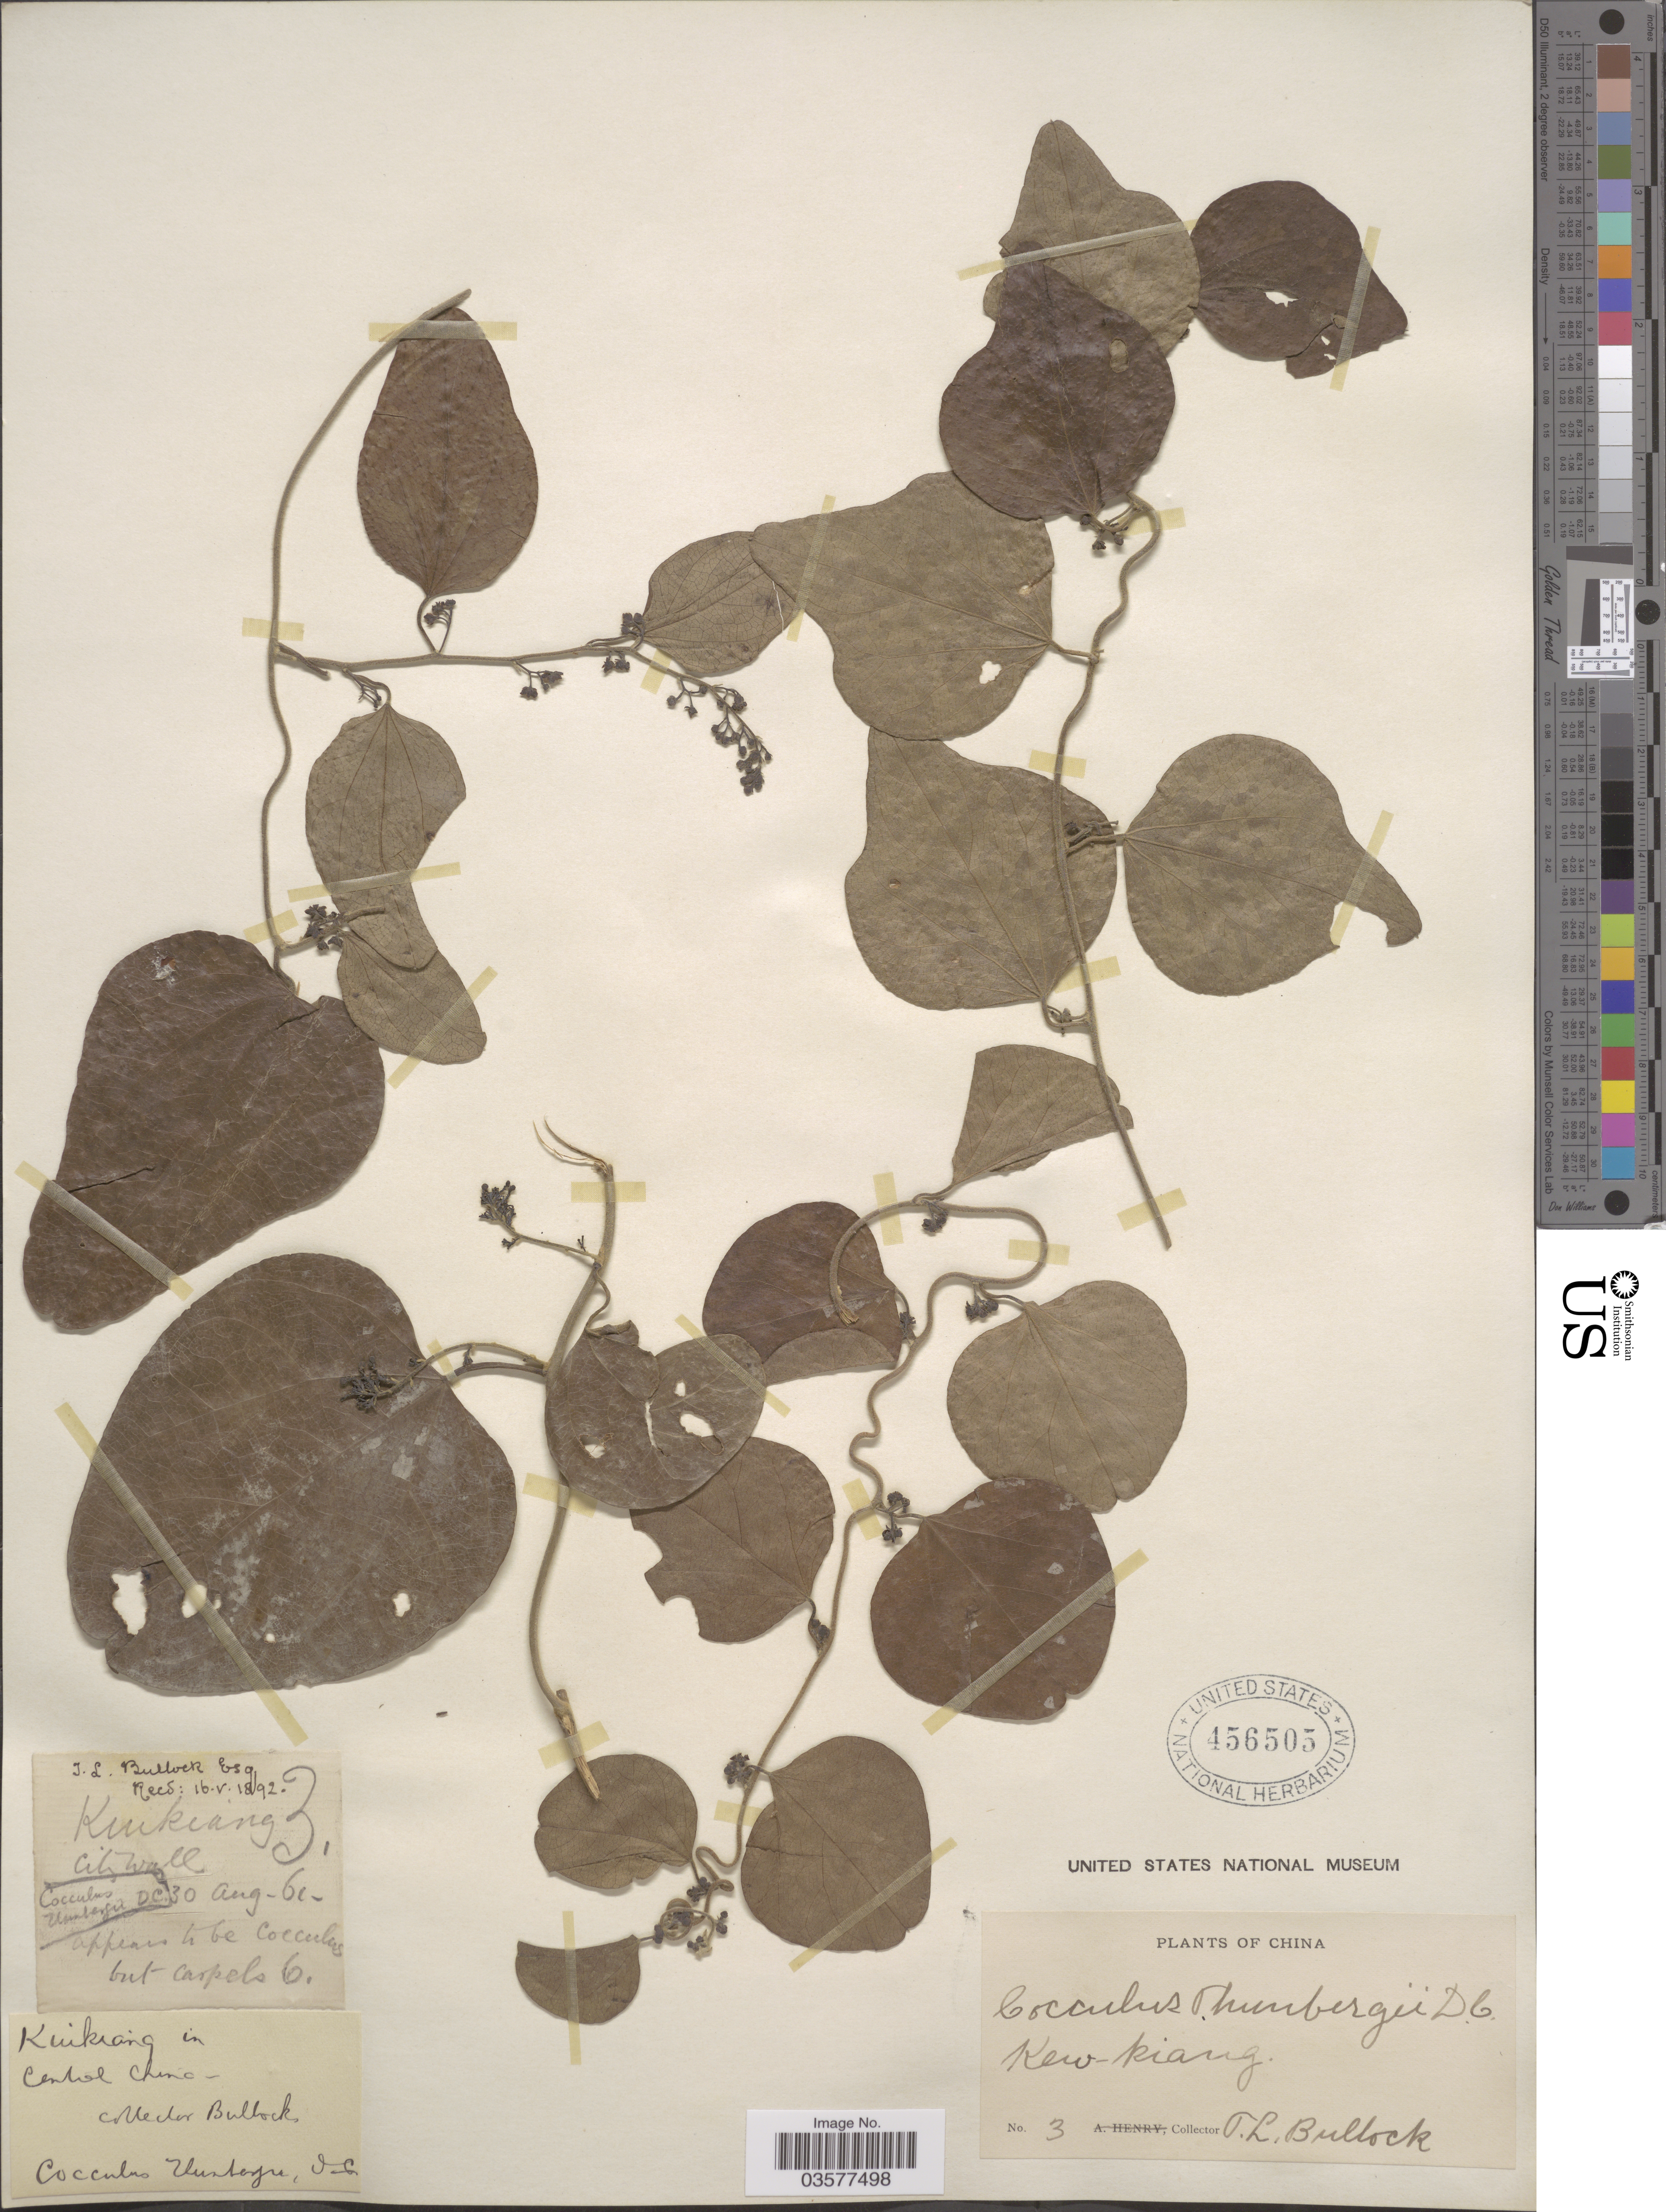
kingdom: Plantae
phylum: Tracheophyta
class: Magnoliopsida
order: Ranunculales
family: Menispermaceae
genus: Cocculus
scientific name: Cocculus orbiculatus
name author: (L.) DC.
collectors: T. L. Bullock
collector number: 3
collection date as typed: Transcribed d/m/y: 30/8/61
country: China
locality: Kew-Kiang. City wall. Central China.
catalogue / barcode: US 456505